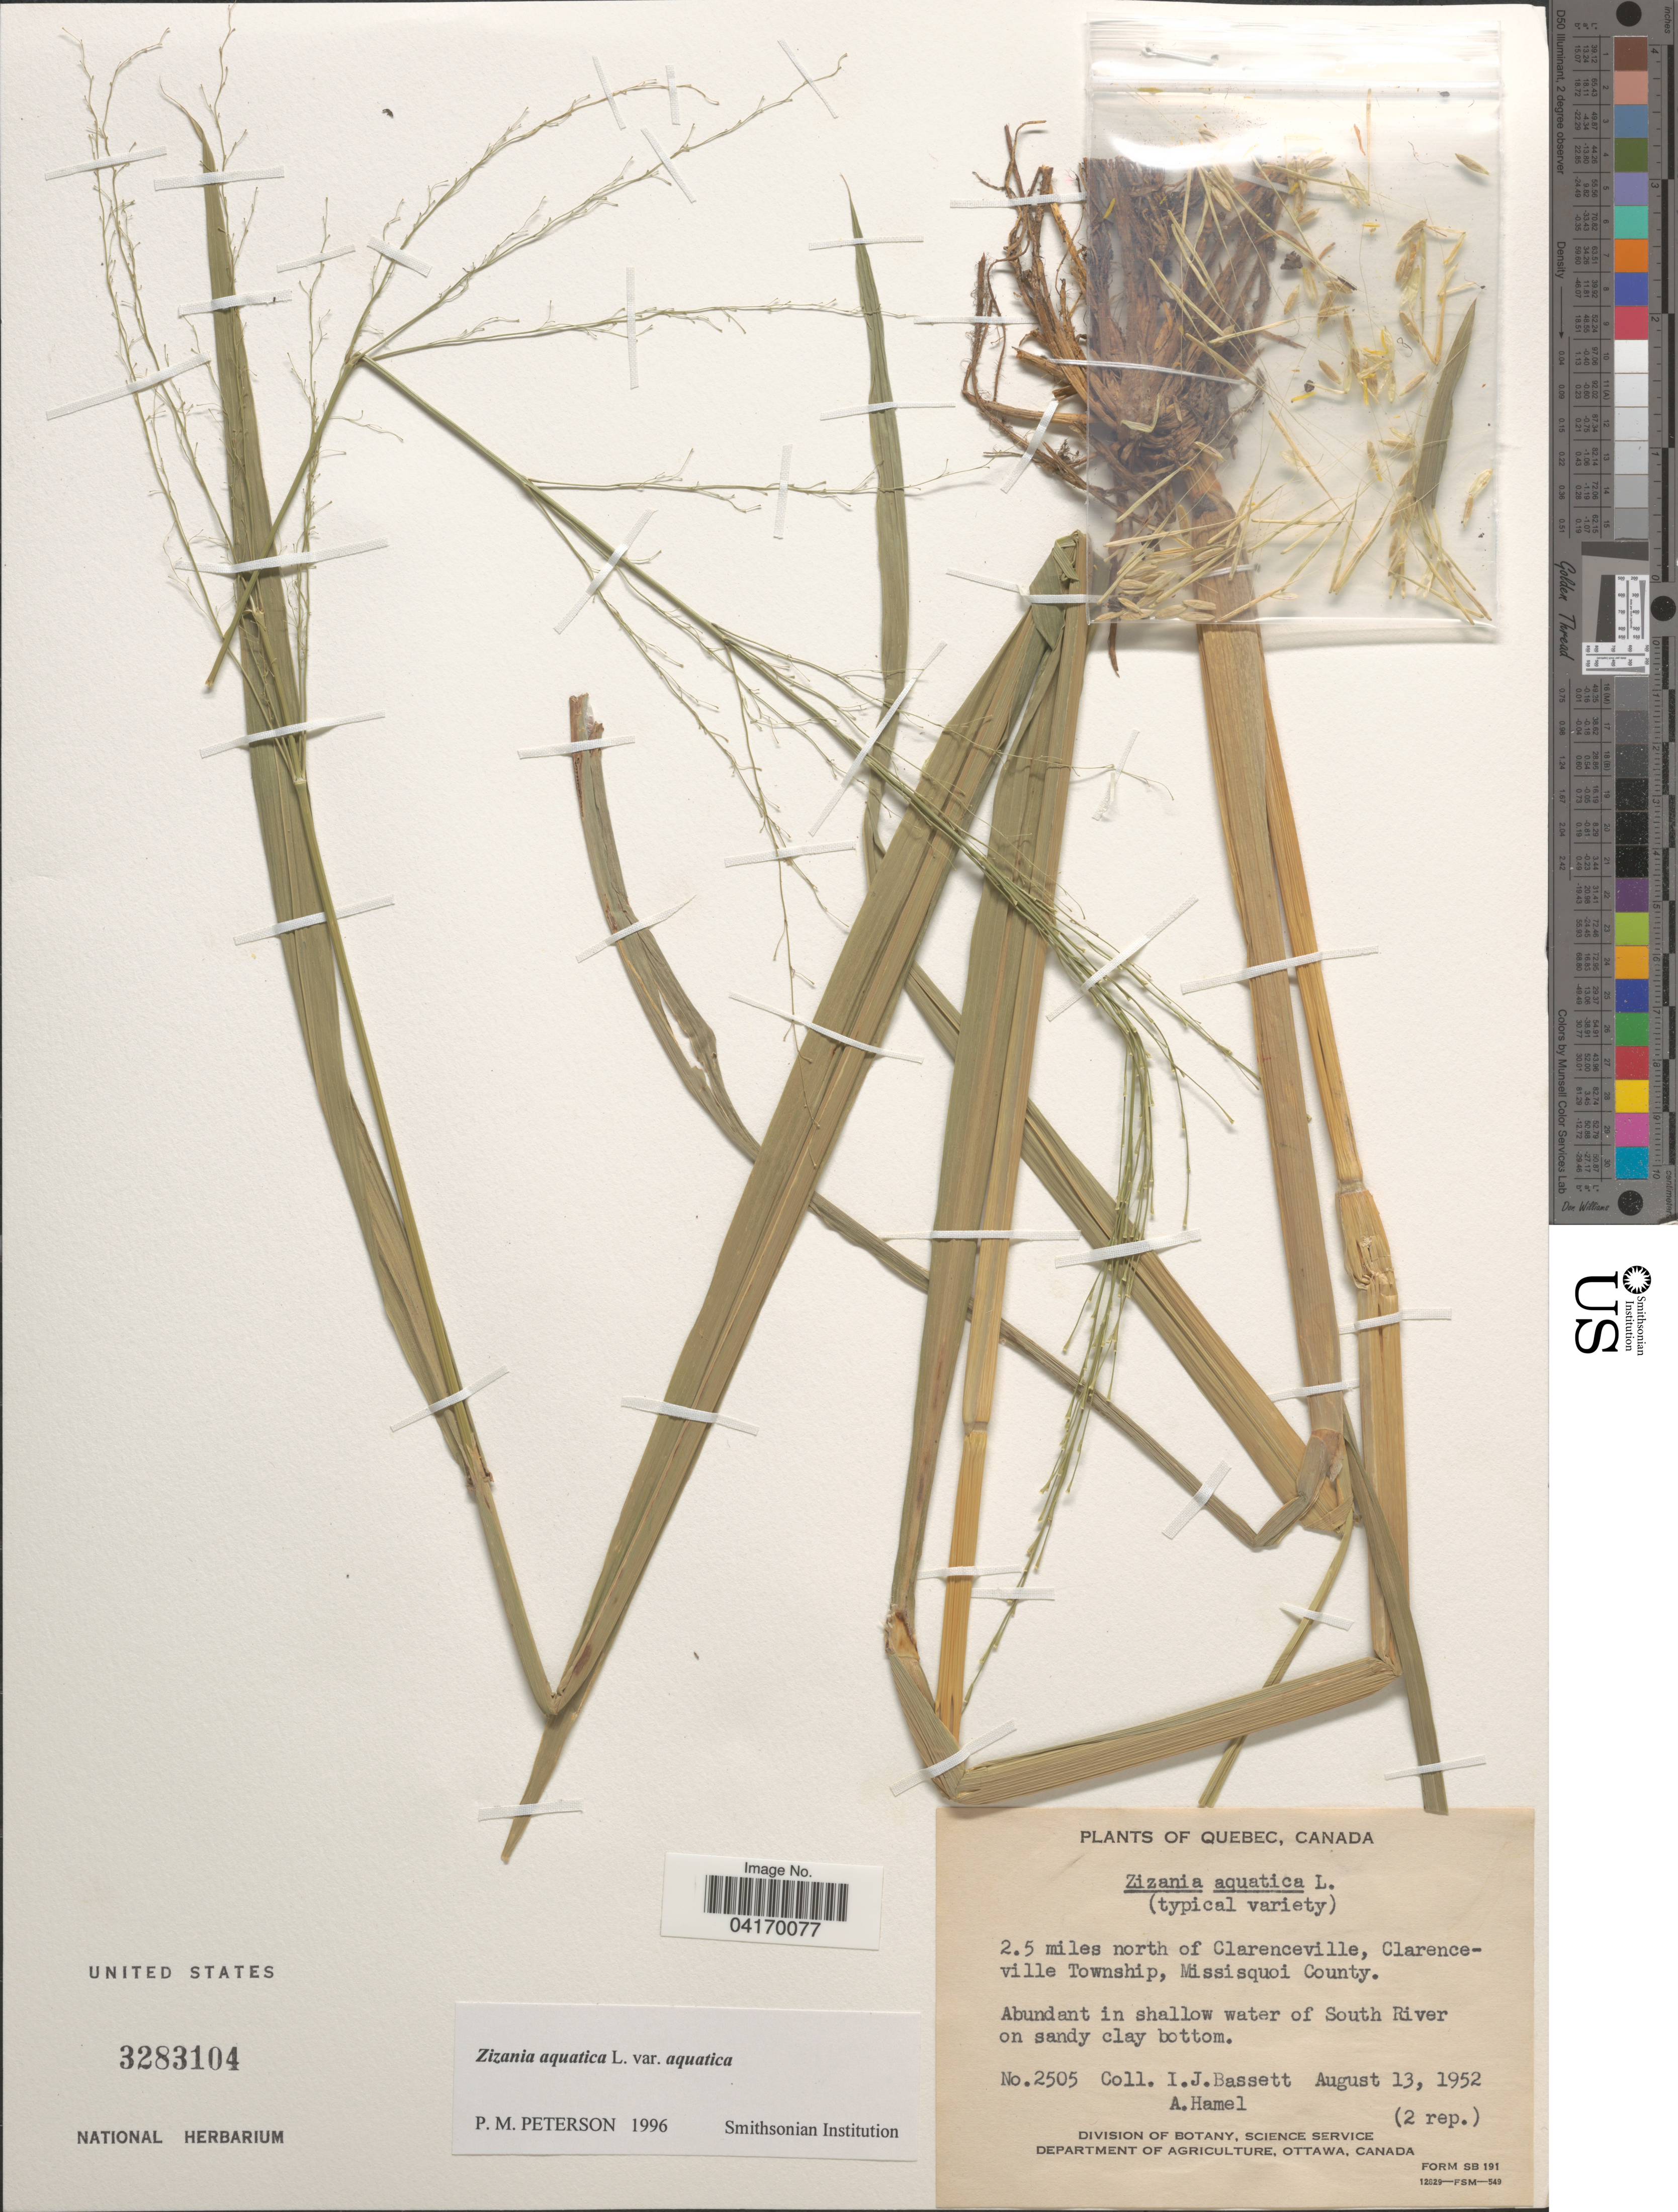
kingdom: Plantae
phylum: Tracheophyta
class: Liliopsida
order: Poales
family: Poaceae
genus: Zizania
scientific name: Zizania aquatica var. aquatica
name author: L.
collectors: I. Bassett & A. Hamel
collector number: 2505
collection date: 1952-08-13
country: Canada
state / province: Quebec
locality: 2.5 miles north of Clarenceville, Clarenceville Township, Missisquoi County. Abundant in shallow water of South River on sandy clay bottom.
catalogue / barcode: US 3283104